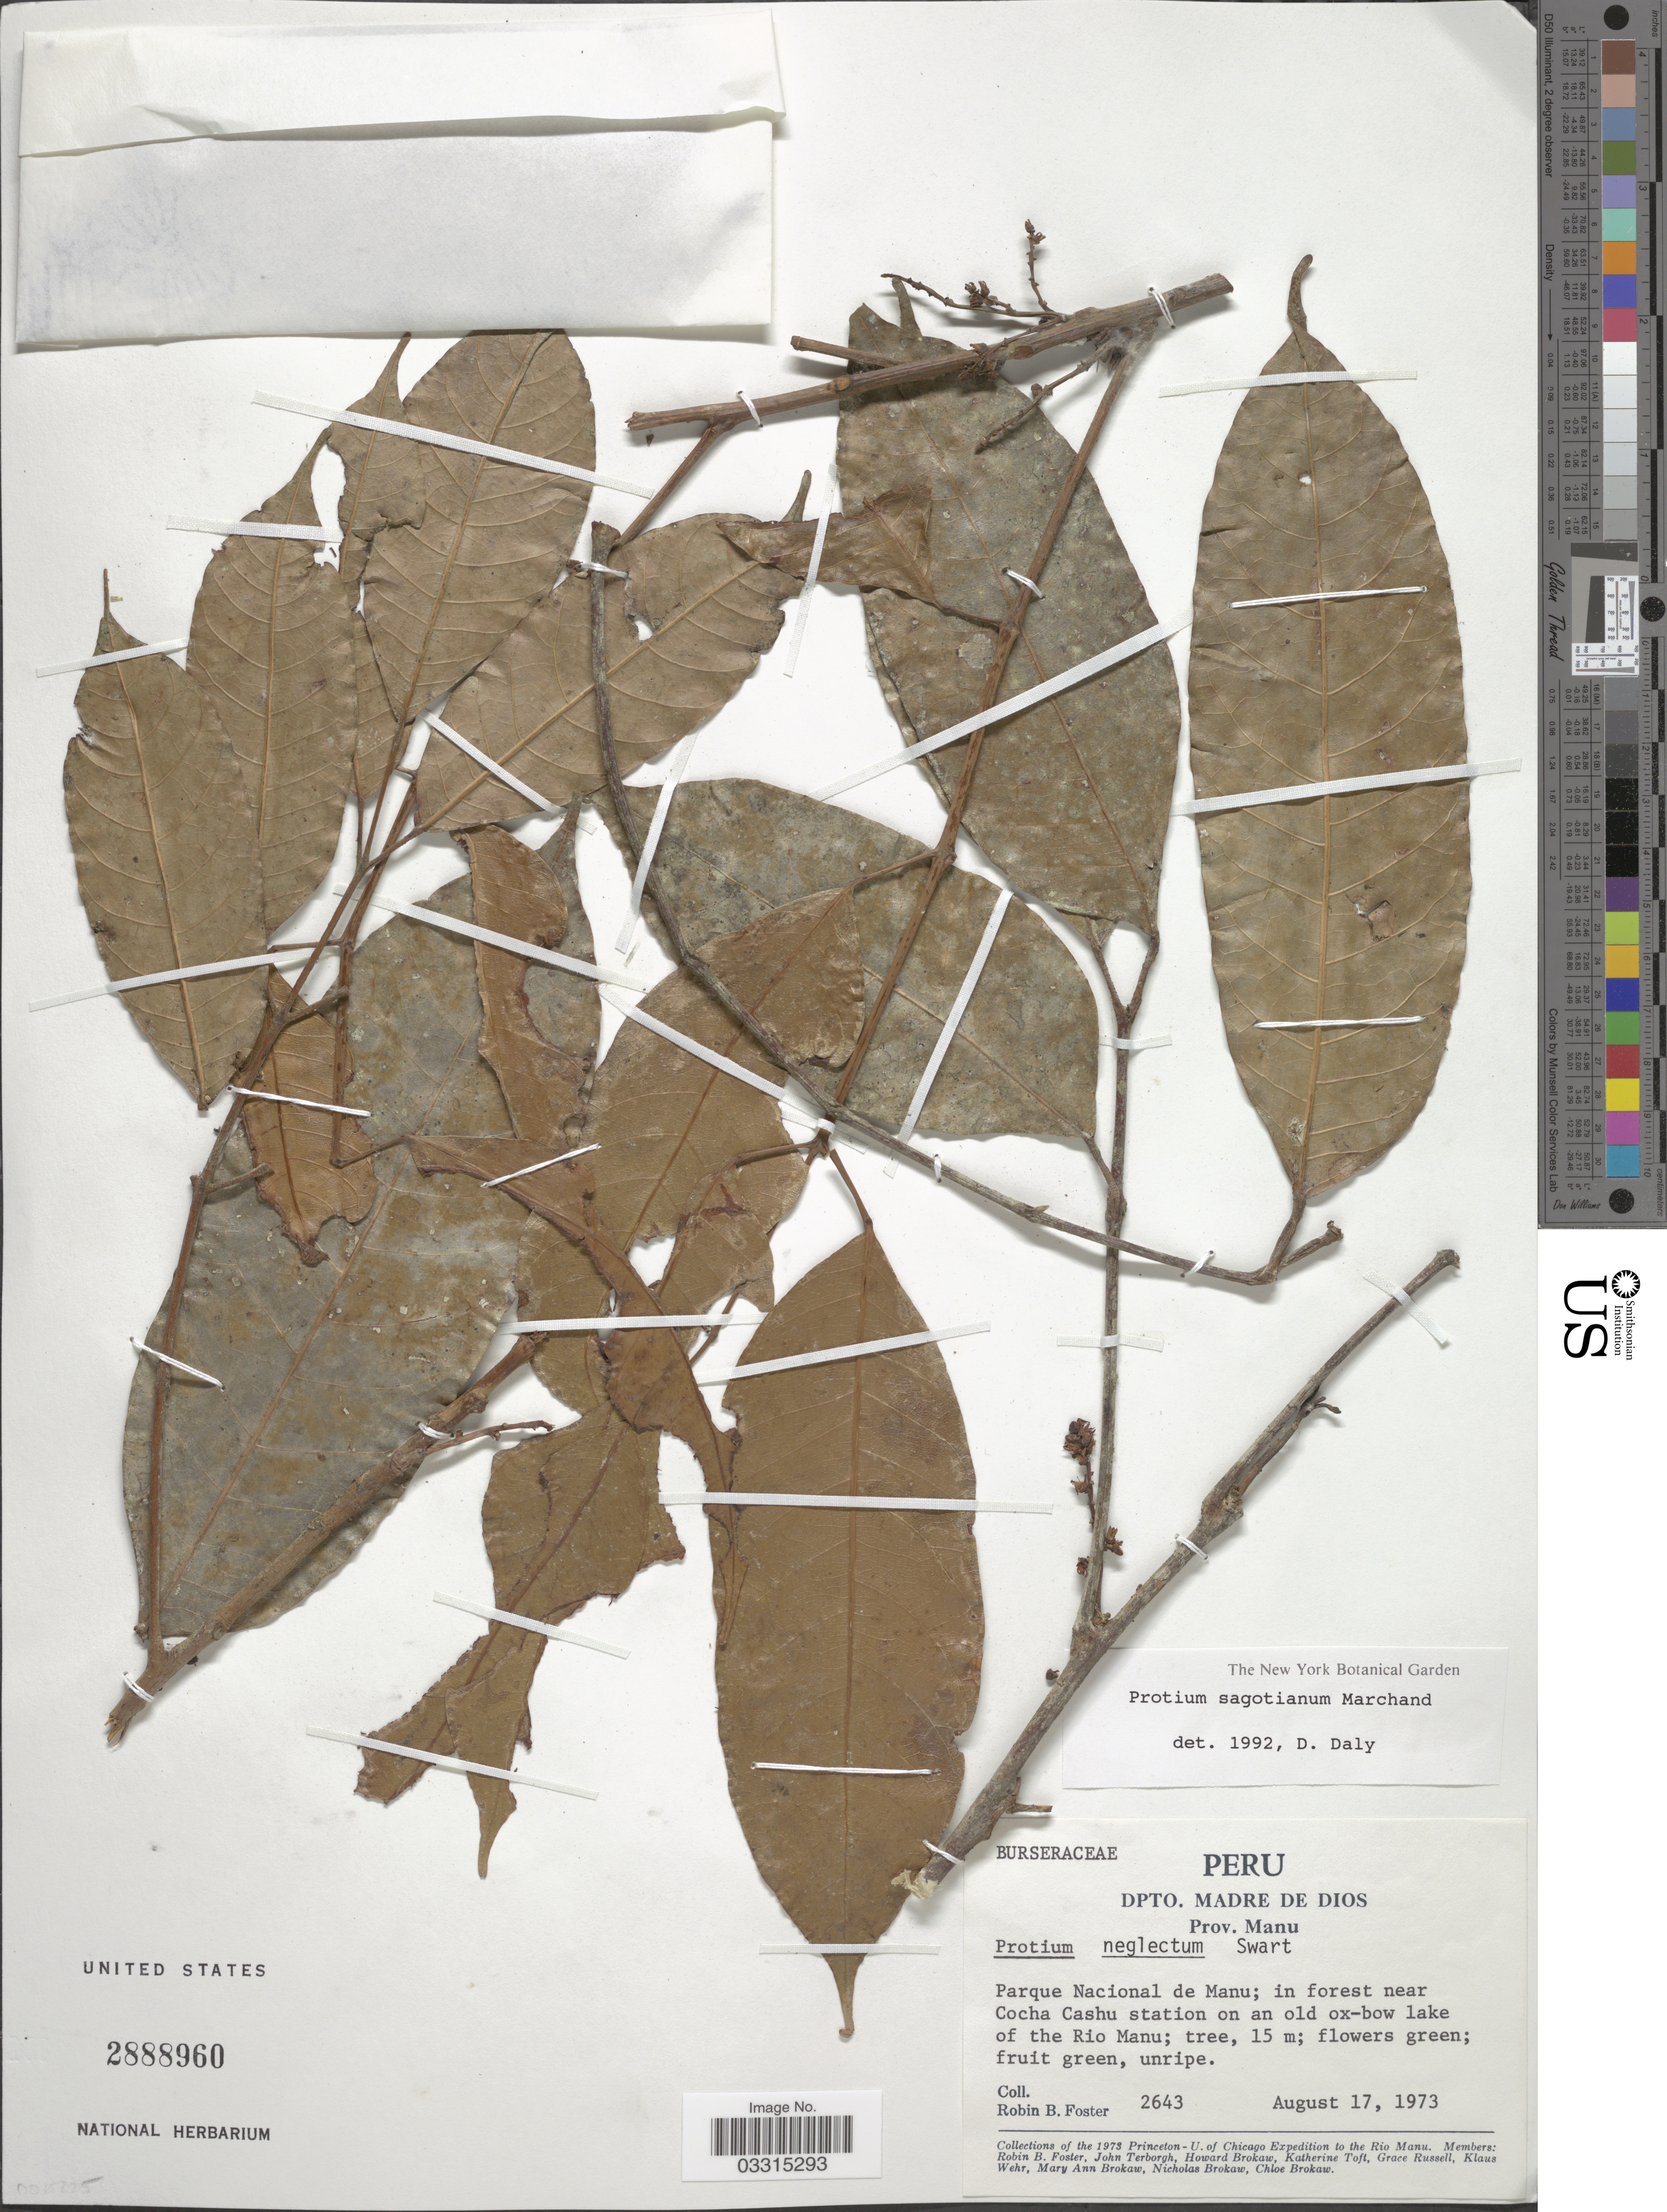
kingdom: Plantae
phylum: Tracheophyta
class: Magnoliopsida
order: Sapindales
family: Burseraceae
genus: Protium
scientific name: Protium sagotianum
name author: Marchand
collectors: R. B. Foster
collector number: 2643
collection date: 1973-08-17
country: Peru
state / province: Madre de Dios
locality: Dpto. Madre de Dios. Prov. Manu. Parque Nacional de Manu; in forest near Cocha Cashu station on an old ox-bow lake of the Rio Manu.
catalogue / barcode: US 2888960